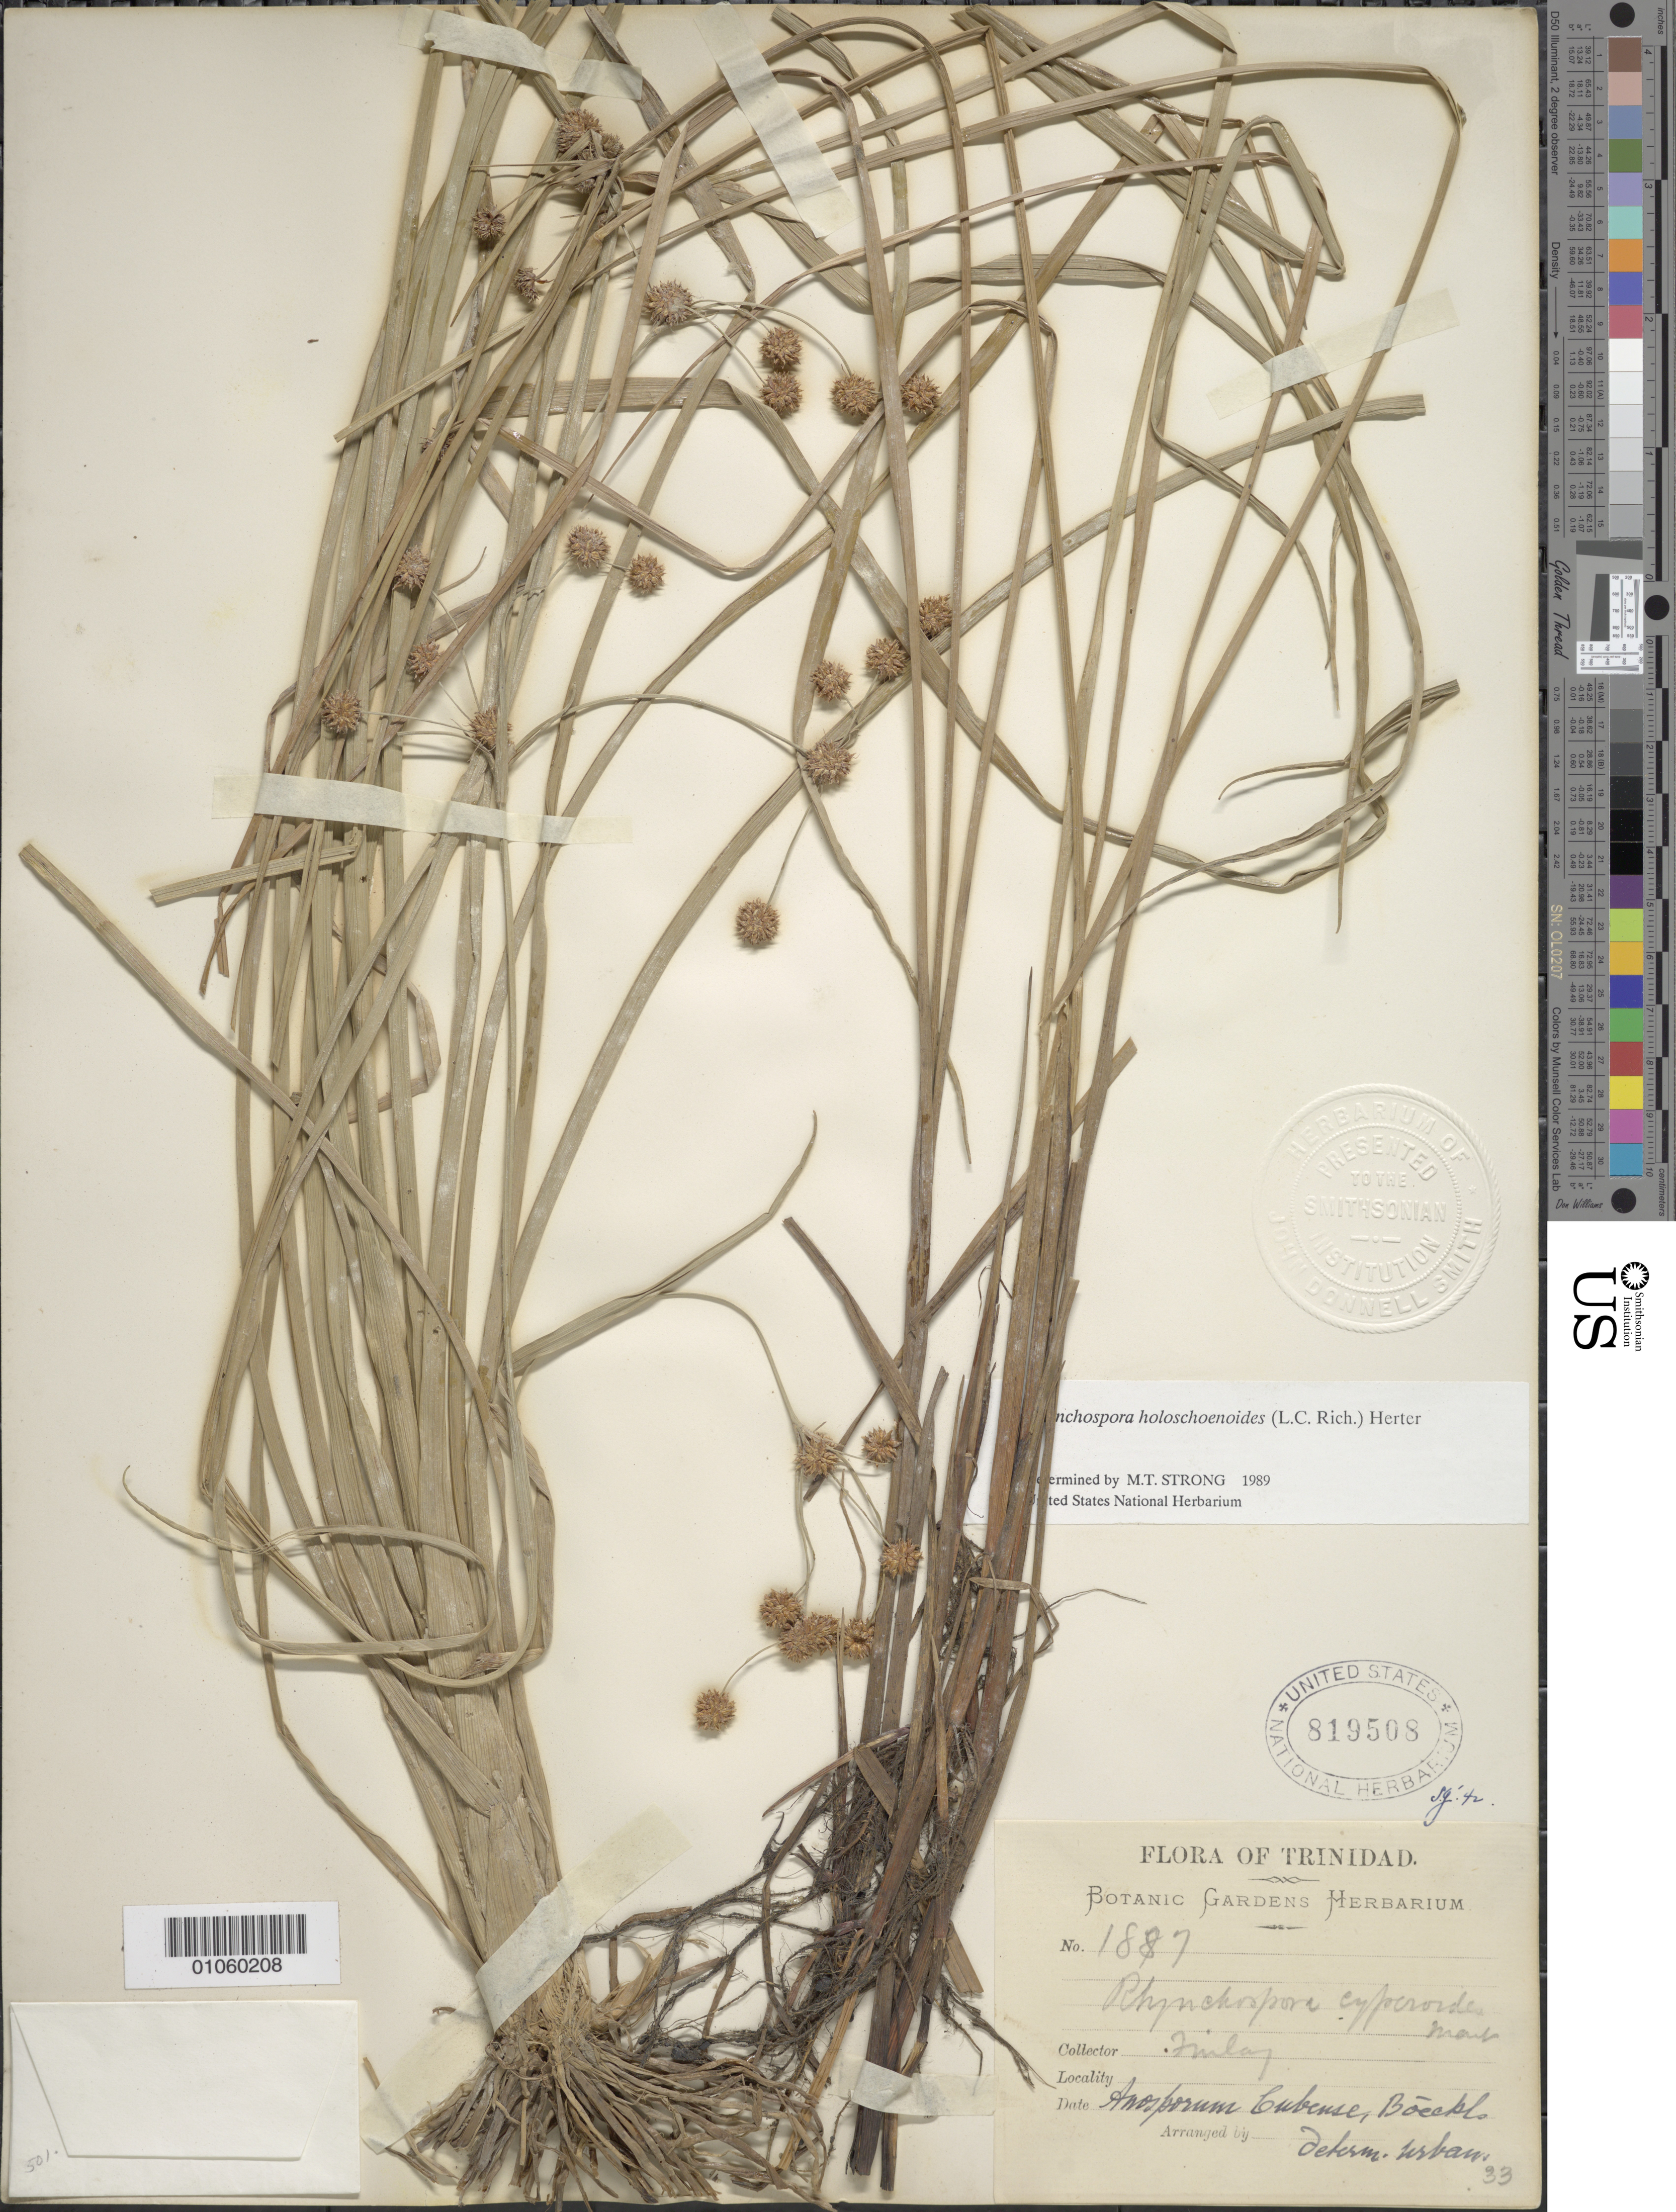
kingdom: Plantae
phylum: Tracheophyta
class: Liliopsida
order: Poales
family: Cyperaceae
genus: Rhynchospora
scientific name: Rhynchospora holoschoenoides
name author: (Rich.) Herter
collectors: -. Finlay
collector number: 1887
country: Trinidad and Tobago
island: Trinidad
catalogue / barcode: US 819508